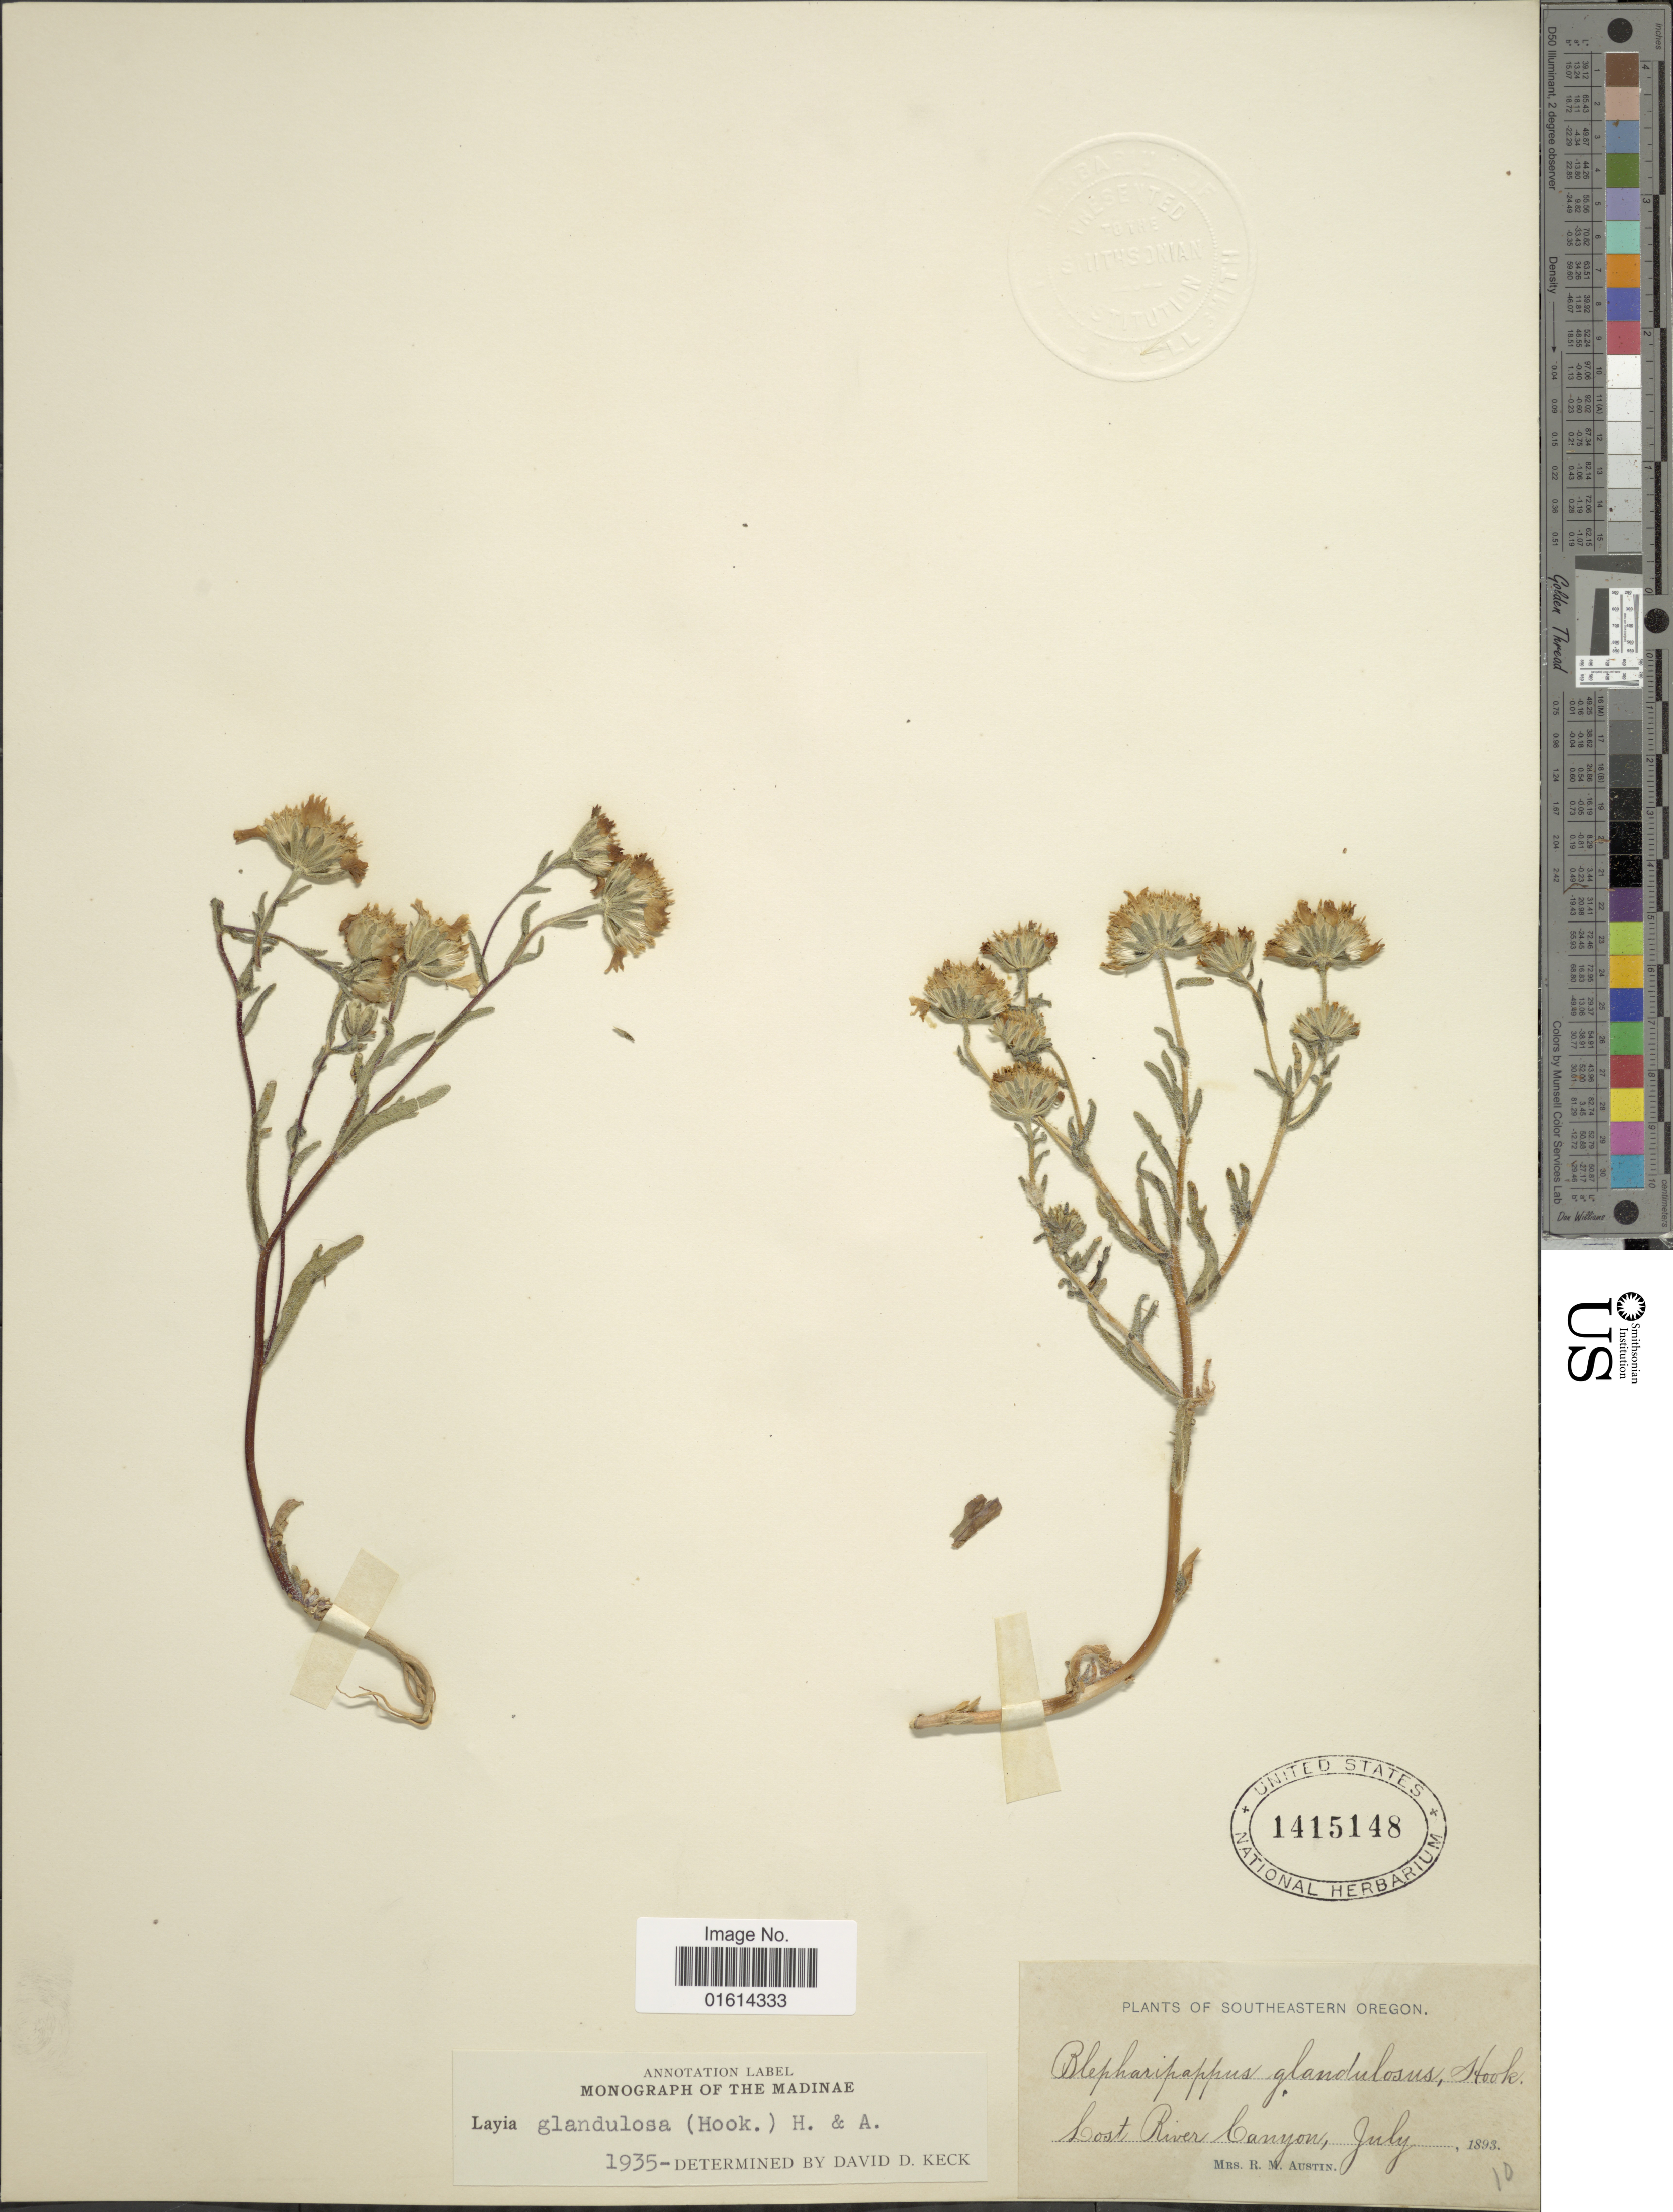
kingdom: Plantae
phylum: Tracheophyta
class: Magnoliopsida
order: Asterales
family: Asteraceae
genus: Layia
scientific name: Layia glandulosa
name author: Hook. & Arn.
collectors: R. Austin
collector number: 10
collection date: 1893-07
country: United States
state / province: Oregon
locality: Southeastern Oregon, Lost River Canyon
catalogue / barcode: US 1415148